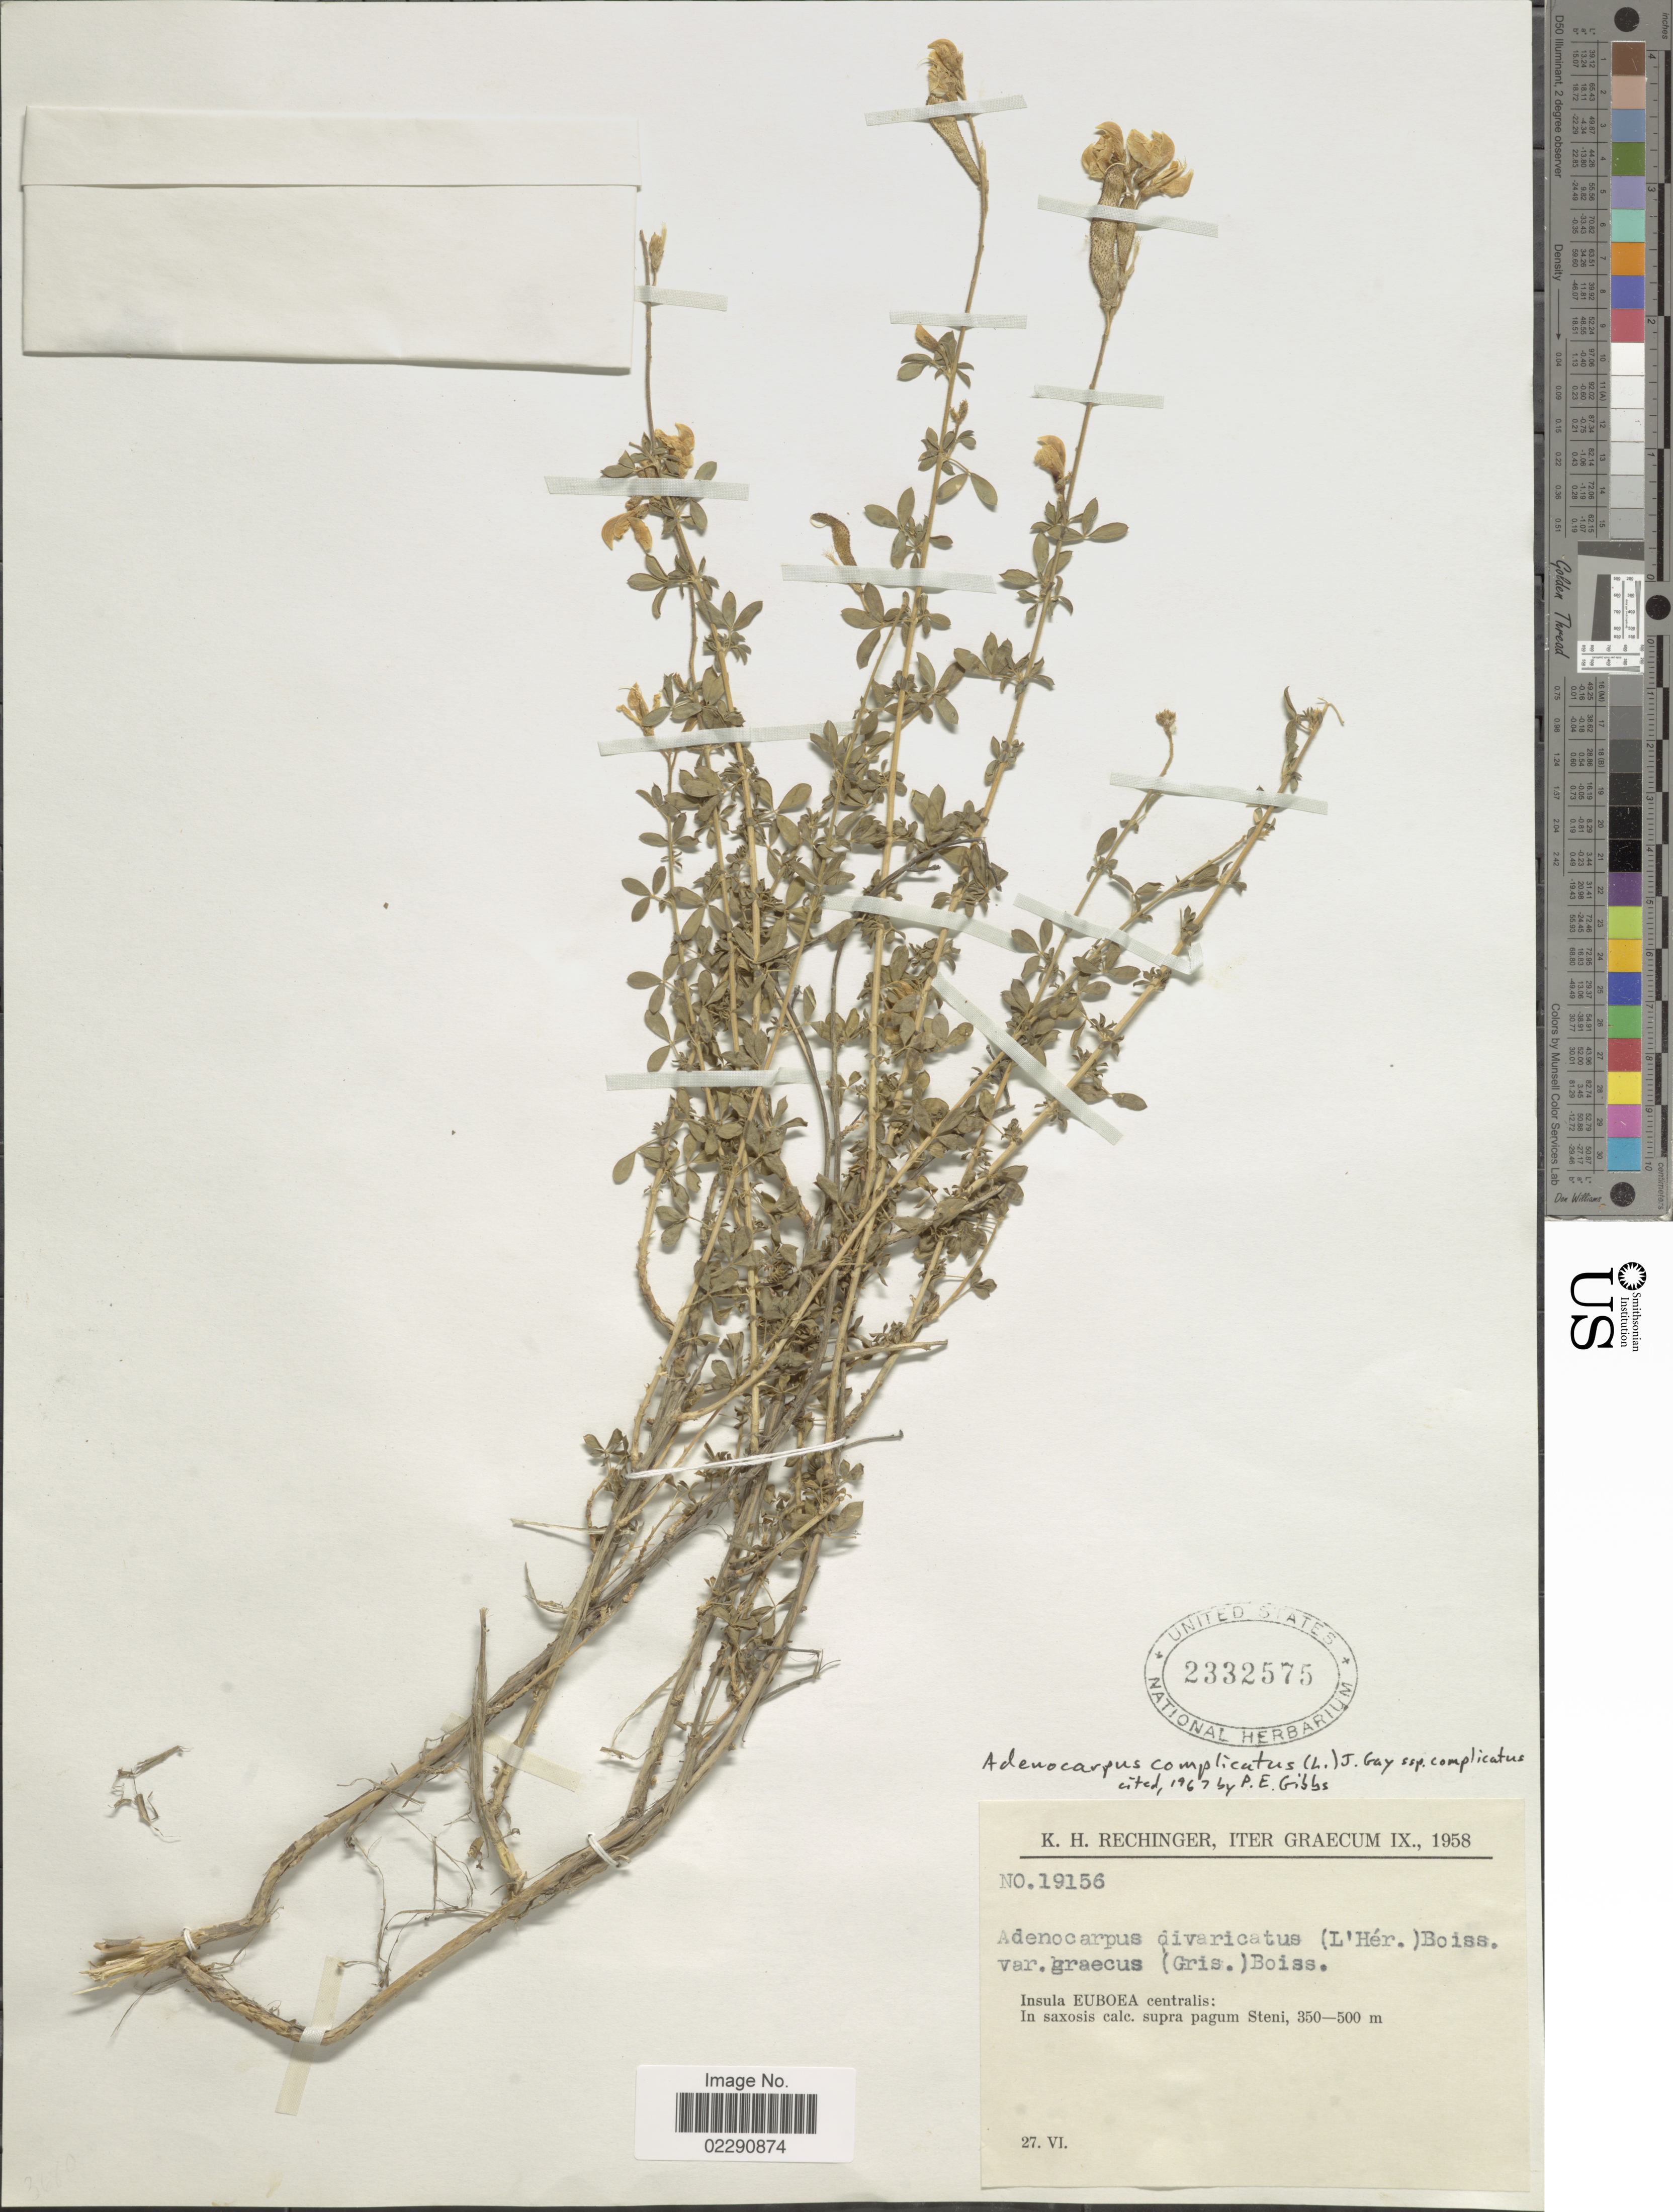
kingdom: Plantae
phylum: Tracheophyta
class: Magnoliopsida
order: Fabales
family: Fabaceae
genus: Adenocarpus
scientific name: Adenocarpus complicatus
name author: J. Gay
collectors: K. H. Rechinger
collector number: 19156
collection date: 1958-06-27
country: Greece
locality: Graecum, Insula Euboea centralis, supra pagum Steni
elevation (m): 350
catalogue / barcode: US 2332575